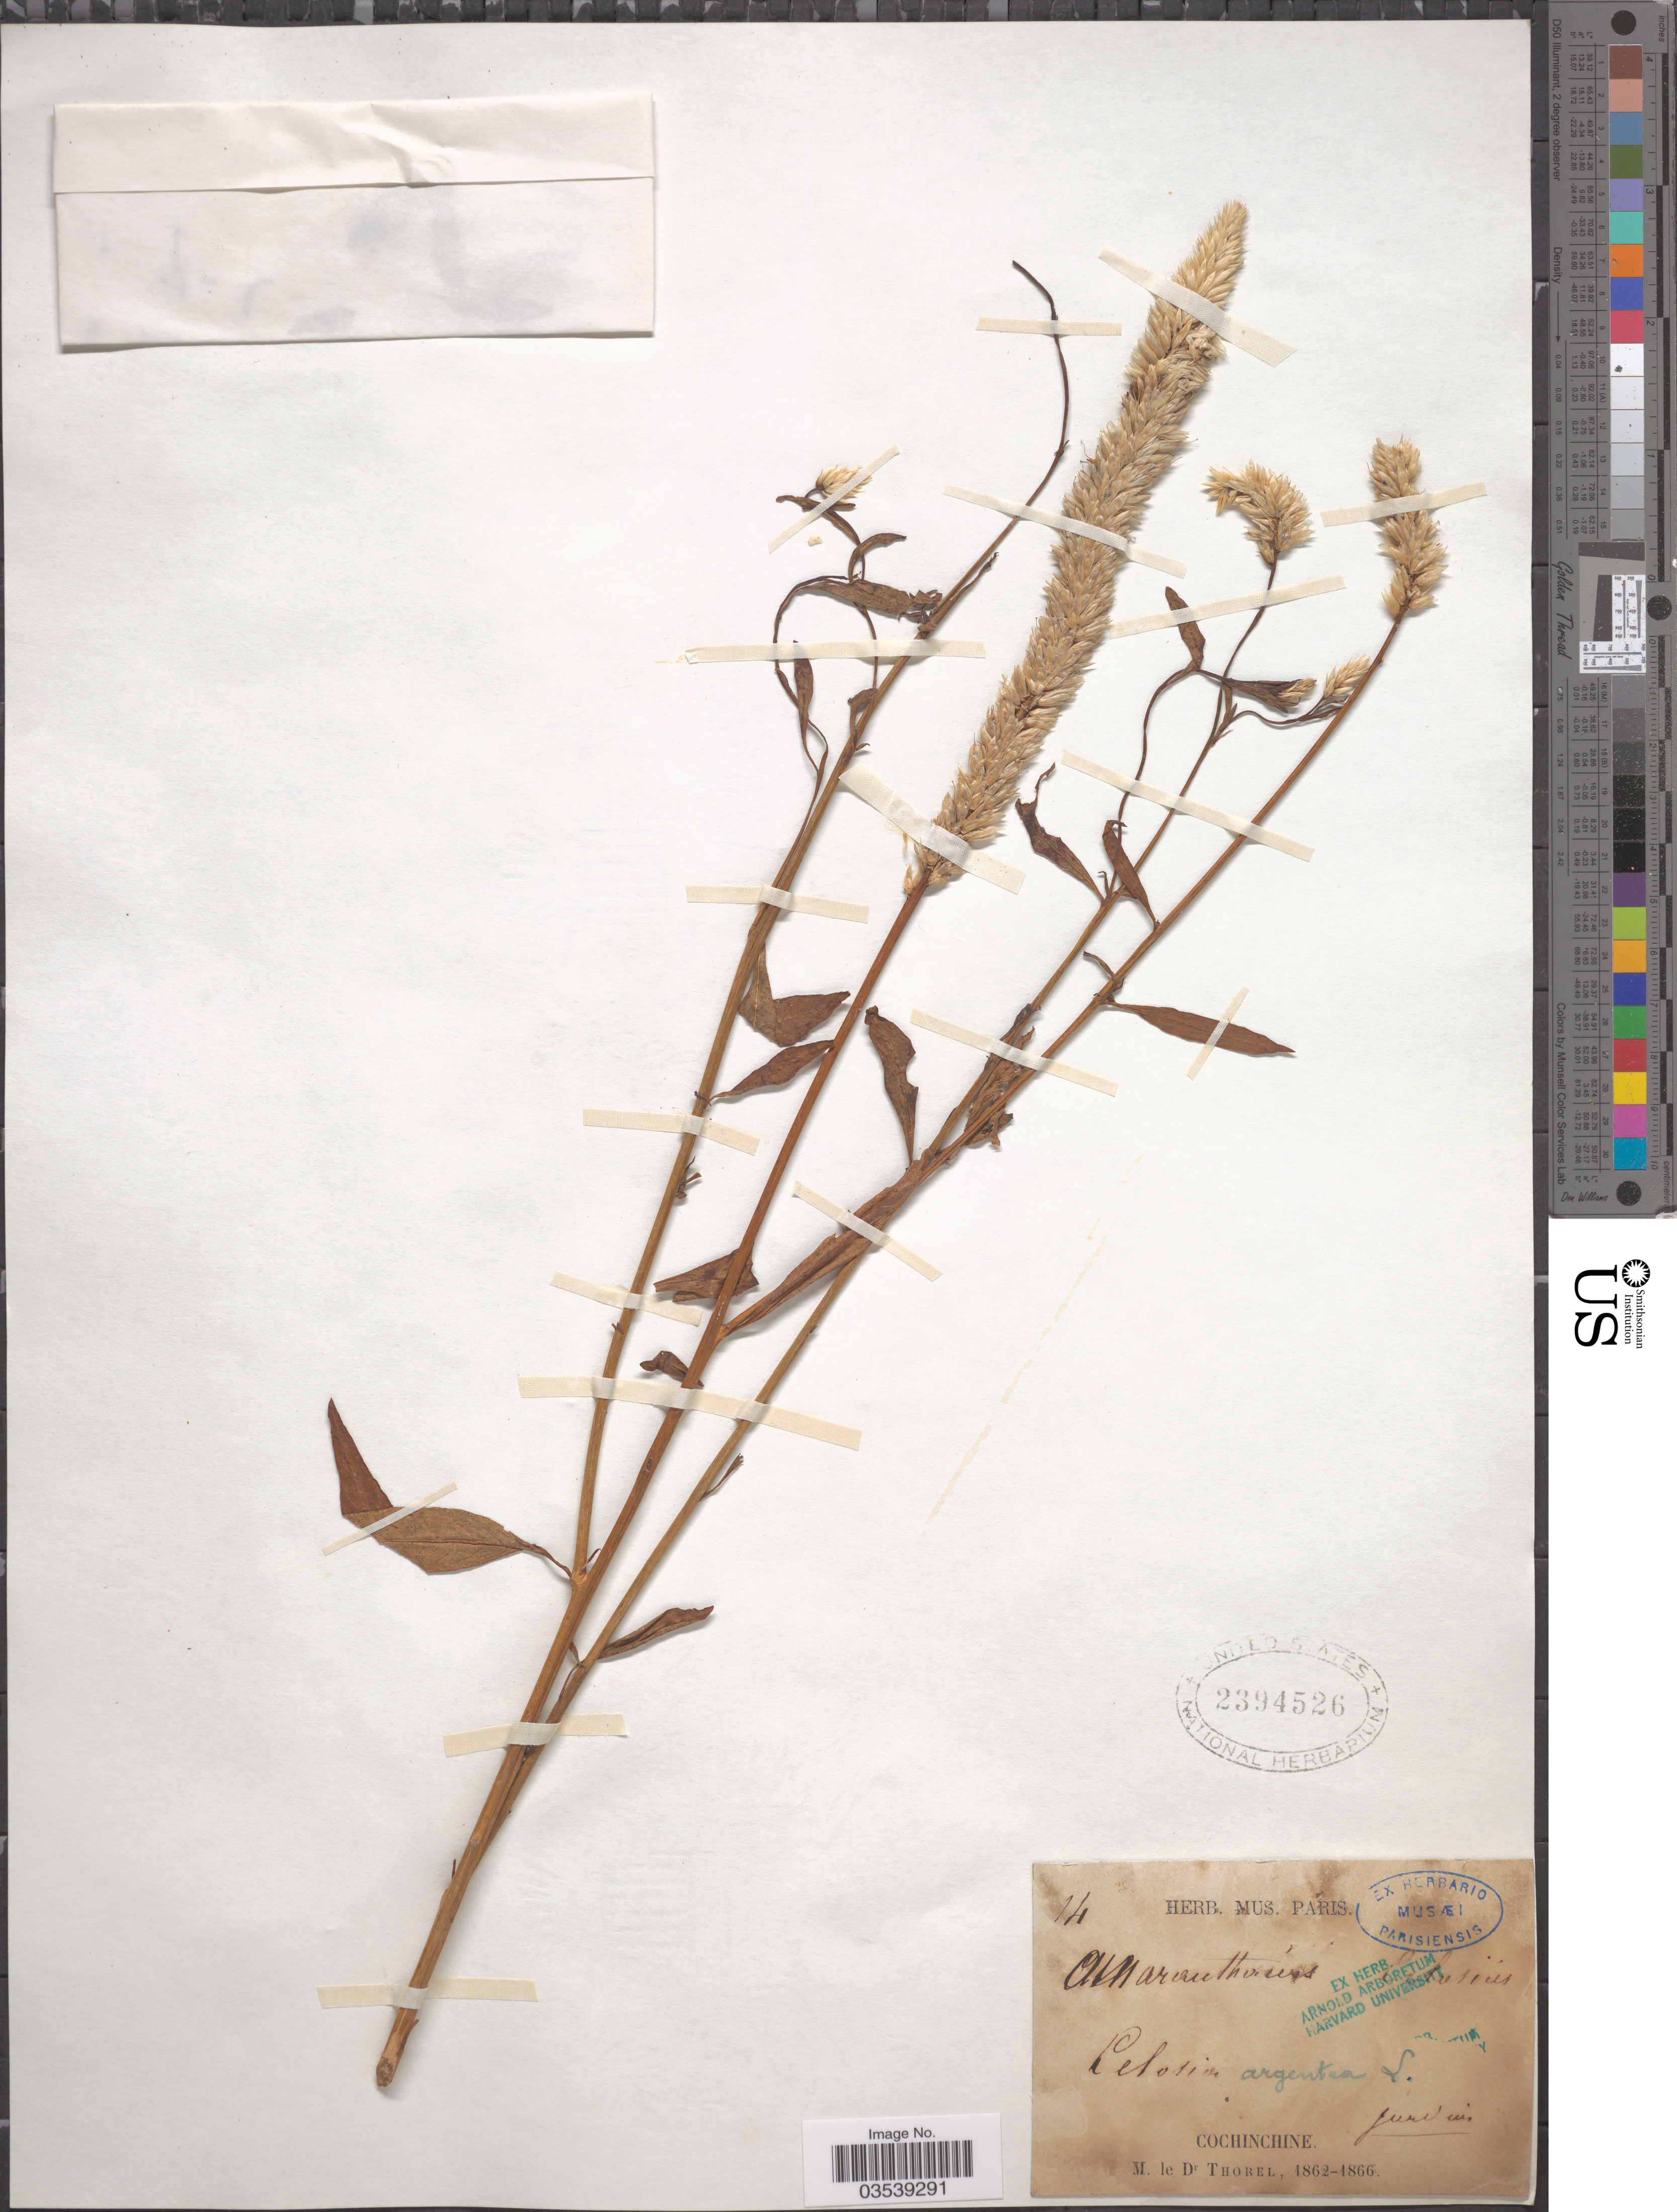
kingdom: Plantae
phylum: Tracheophyta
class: Magnoliopsida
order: Caryophyllales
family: Amaranthaceae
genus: Celosia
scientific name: Celosia argentea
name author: L.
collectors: Thorel, M. "M. [=Monsieur] Thorel" DO NOT USE (error for C. Thorel)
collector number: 14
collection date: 1862/1866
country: Vietnam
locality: Cochinchine.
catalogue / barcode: US 2394526